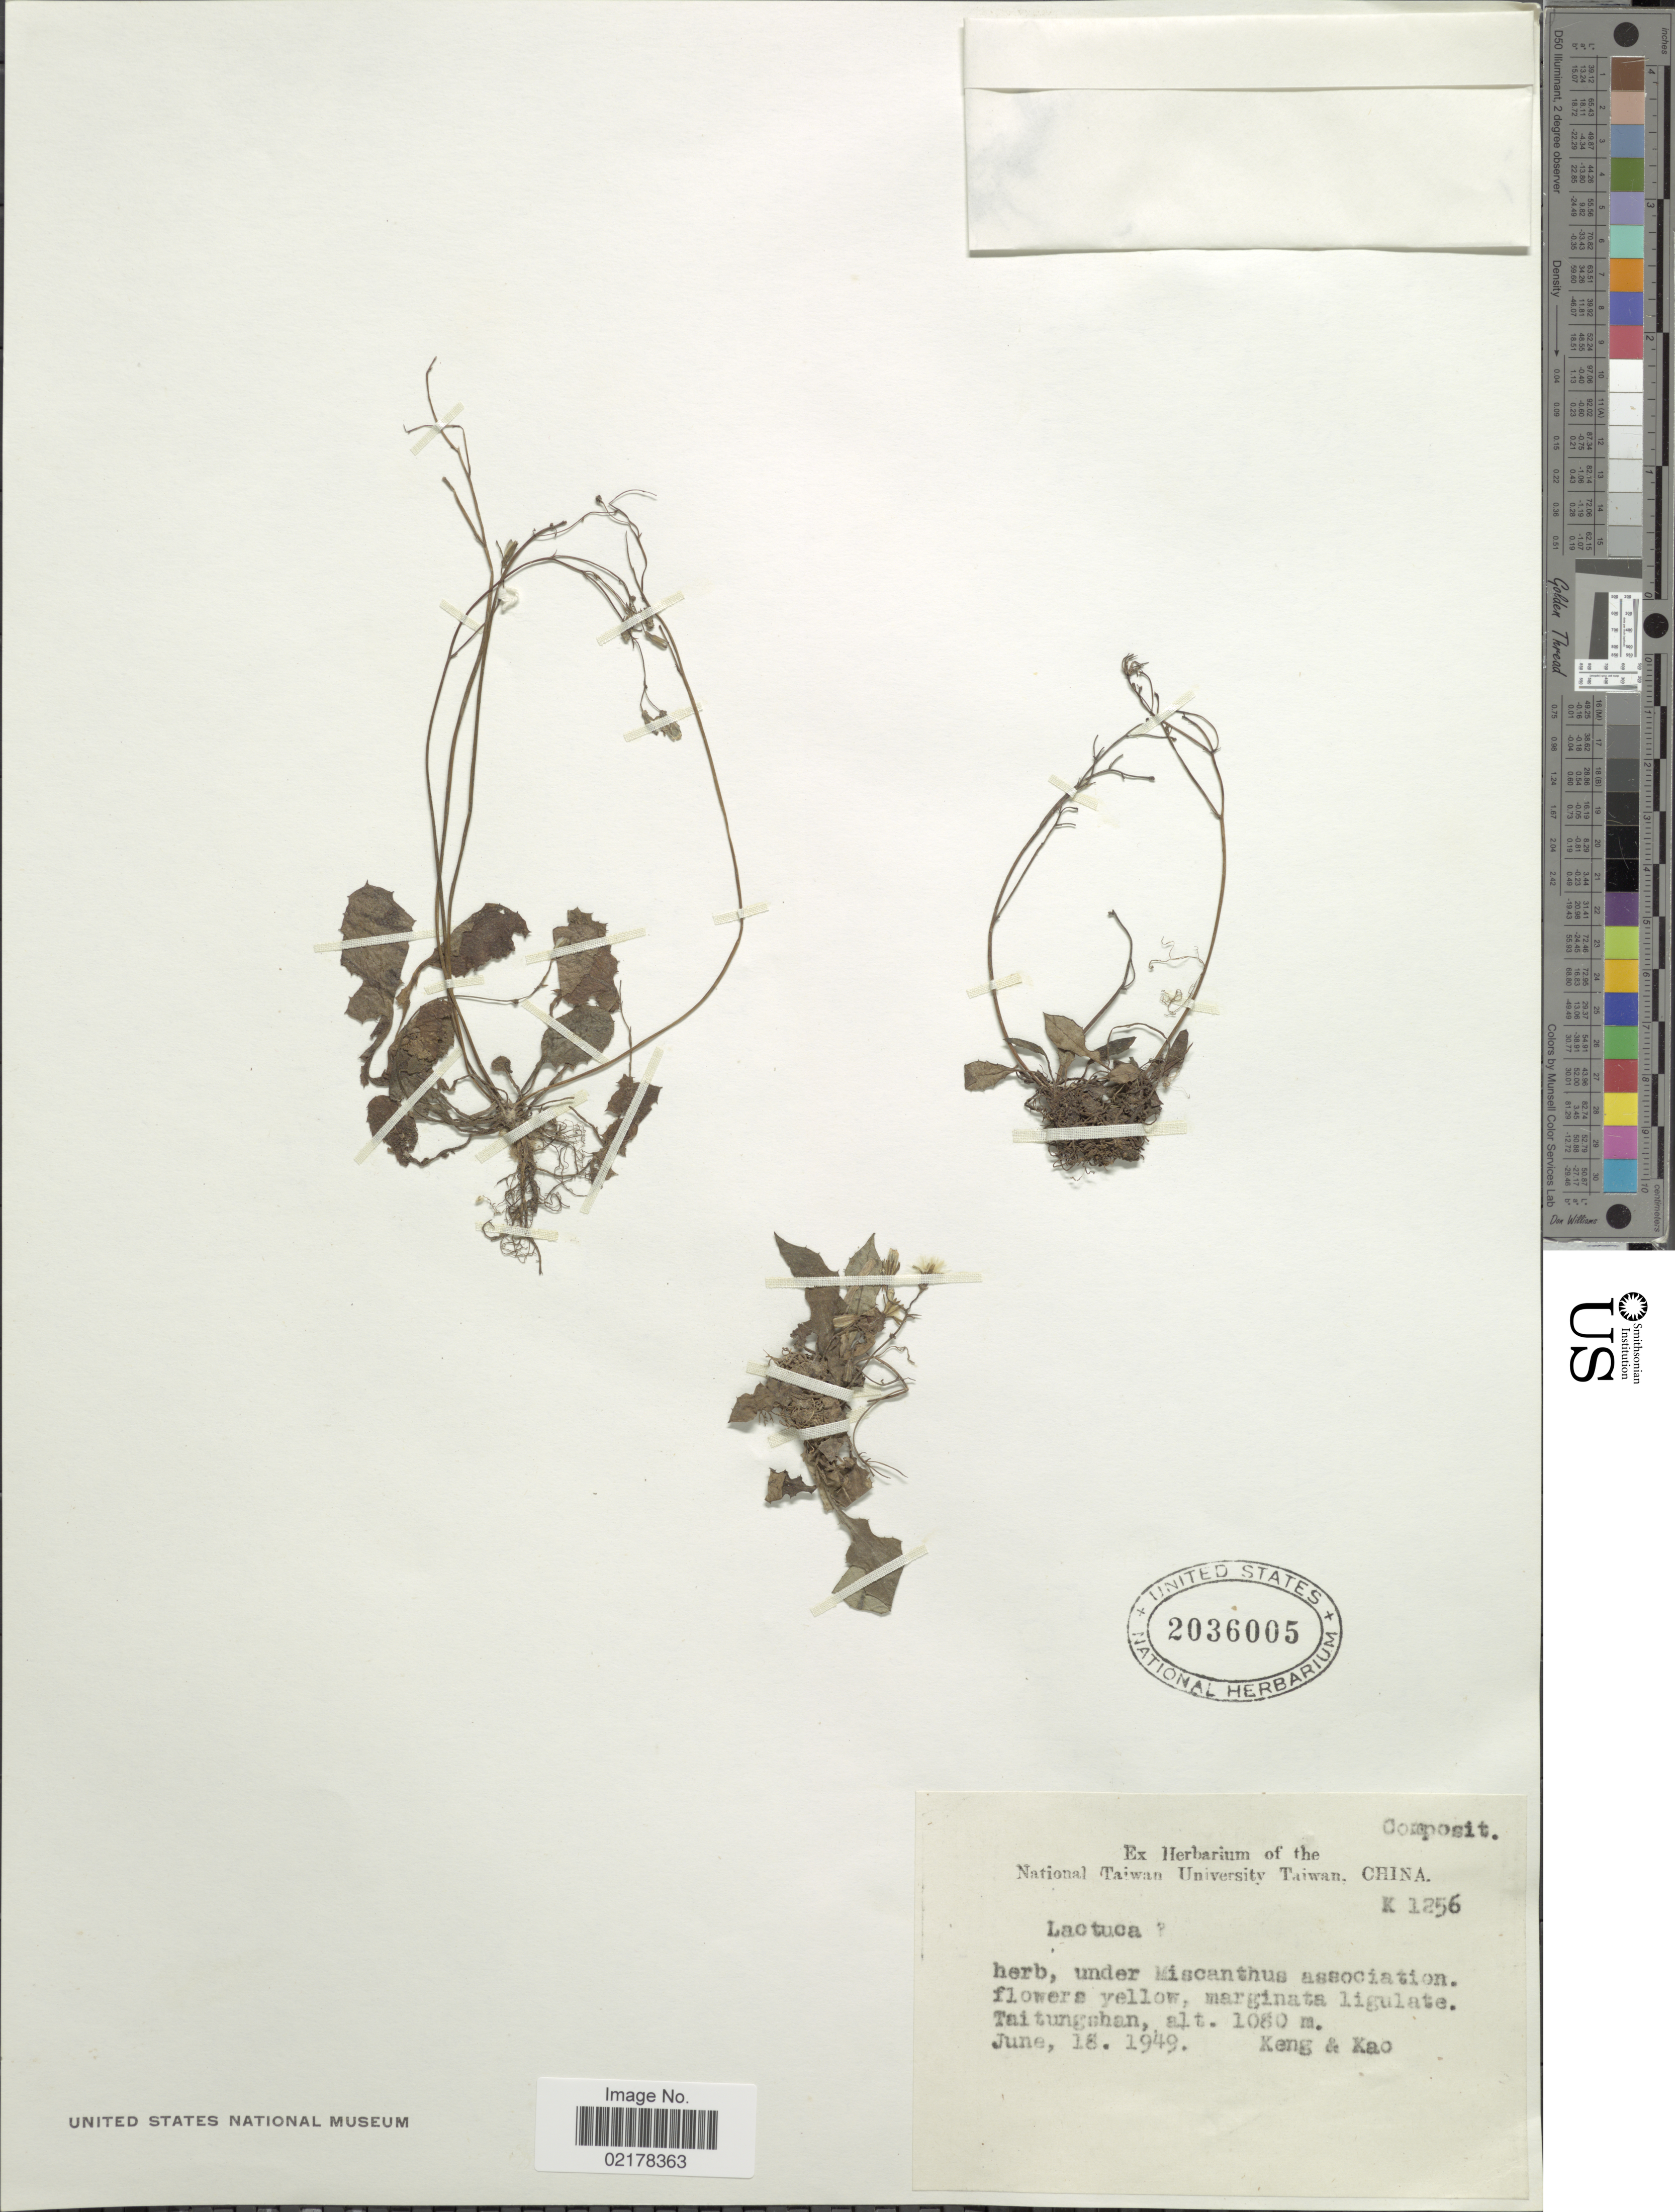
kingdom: Plantae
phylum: Tracheophyta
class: Magnoliopsida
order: Asterales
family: Asteraceae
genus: Crepis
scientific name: Crepis sp.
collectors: -- Keng & Kao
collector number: K1256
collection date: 1949-06-18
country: Taiwan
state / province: Taitung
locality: Taitungshan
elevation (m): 1080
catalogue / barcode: US 2036005